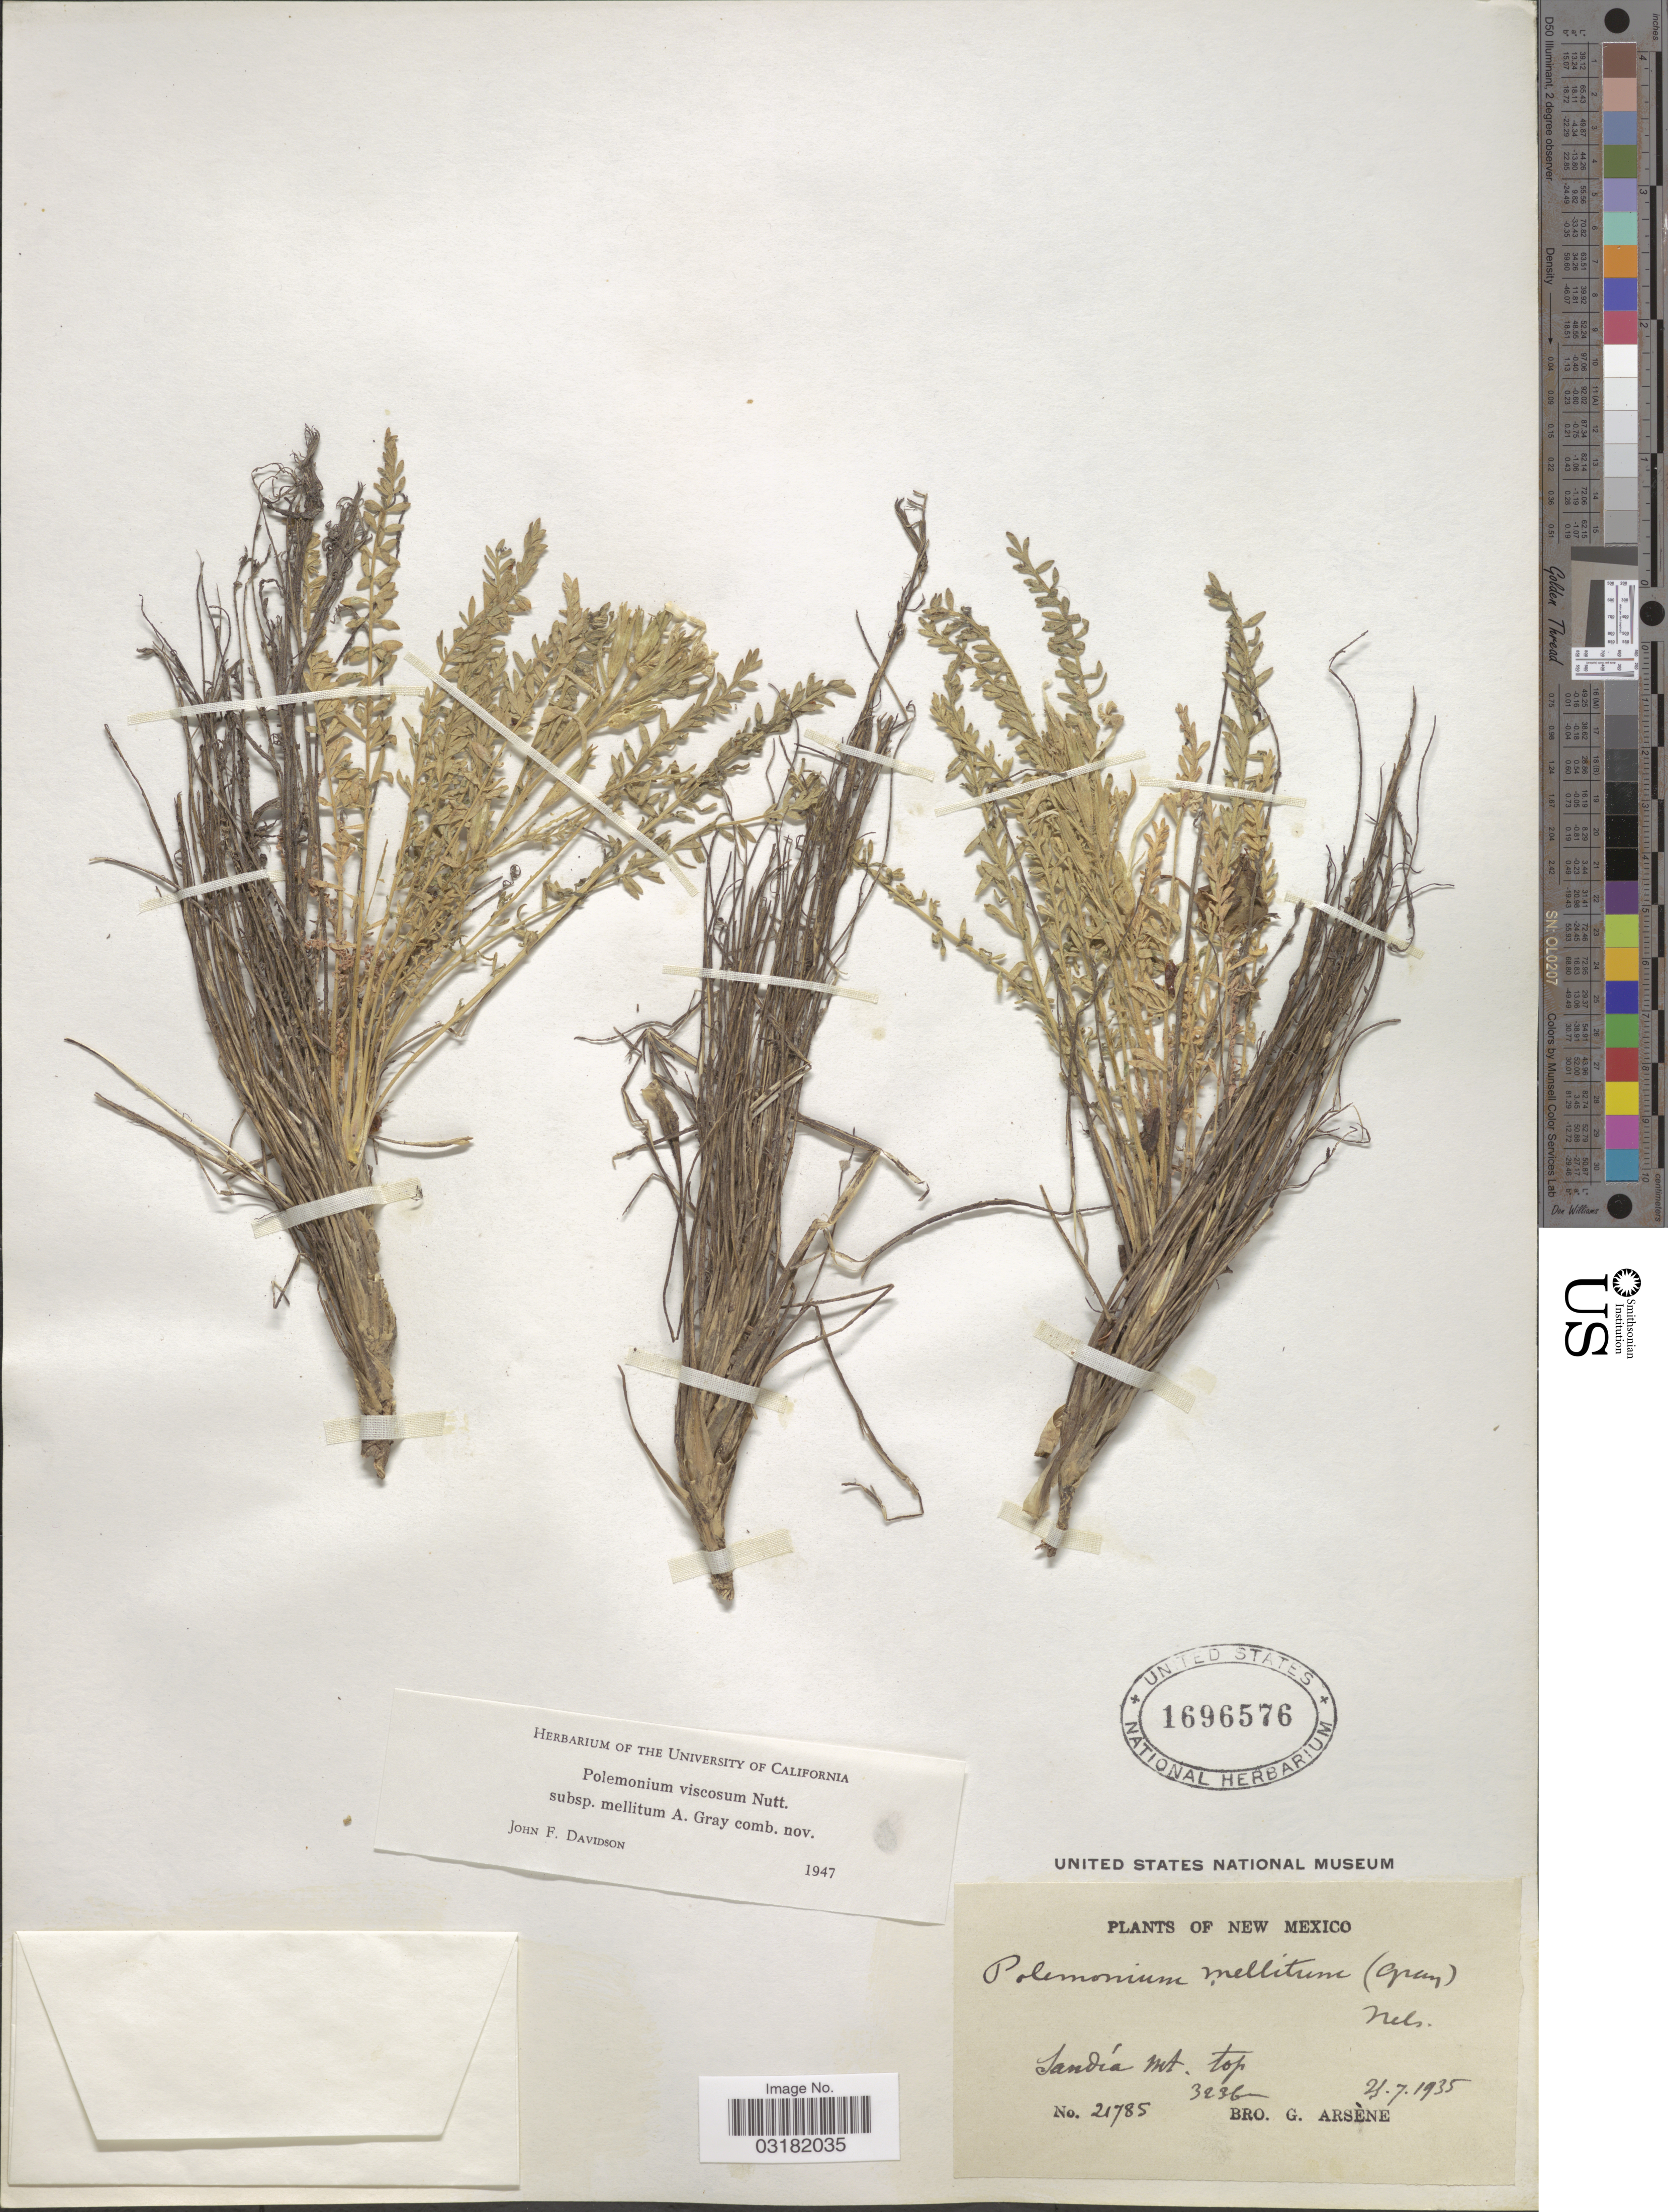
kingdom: Plantae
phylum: Tracheophyta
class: Magnoliopsida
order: Ericales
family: Polemoniaceae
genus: Polemonium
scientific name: Polemonium viscosum subsp. mellitum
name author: (A. Gray) J.F. Davidson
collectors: Bro. G. Arsène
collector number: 21785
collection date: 1935-07-25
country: United States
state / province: New Mexico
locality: Sandía Mt. top.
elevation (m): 3236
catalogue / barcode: US 1696576